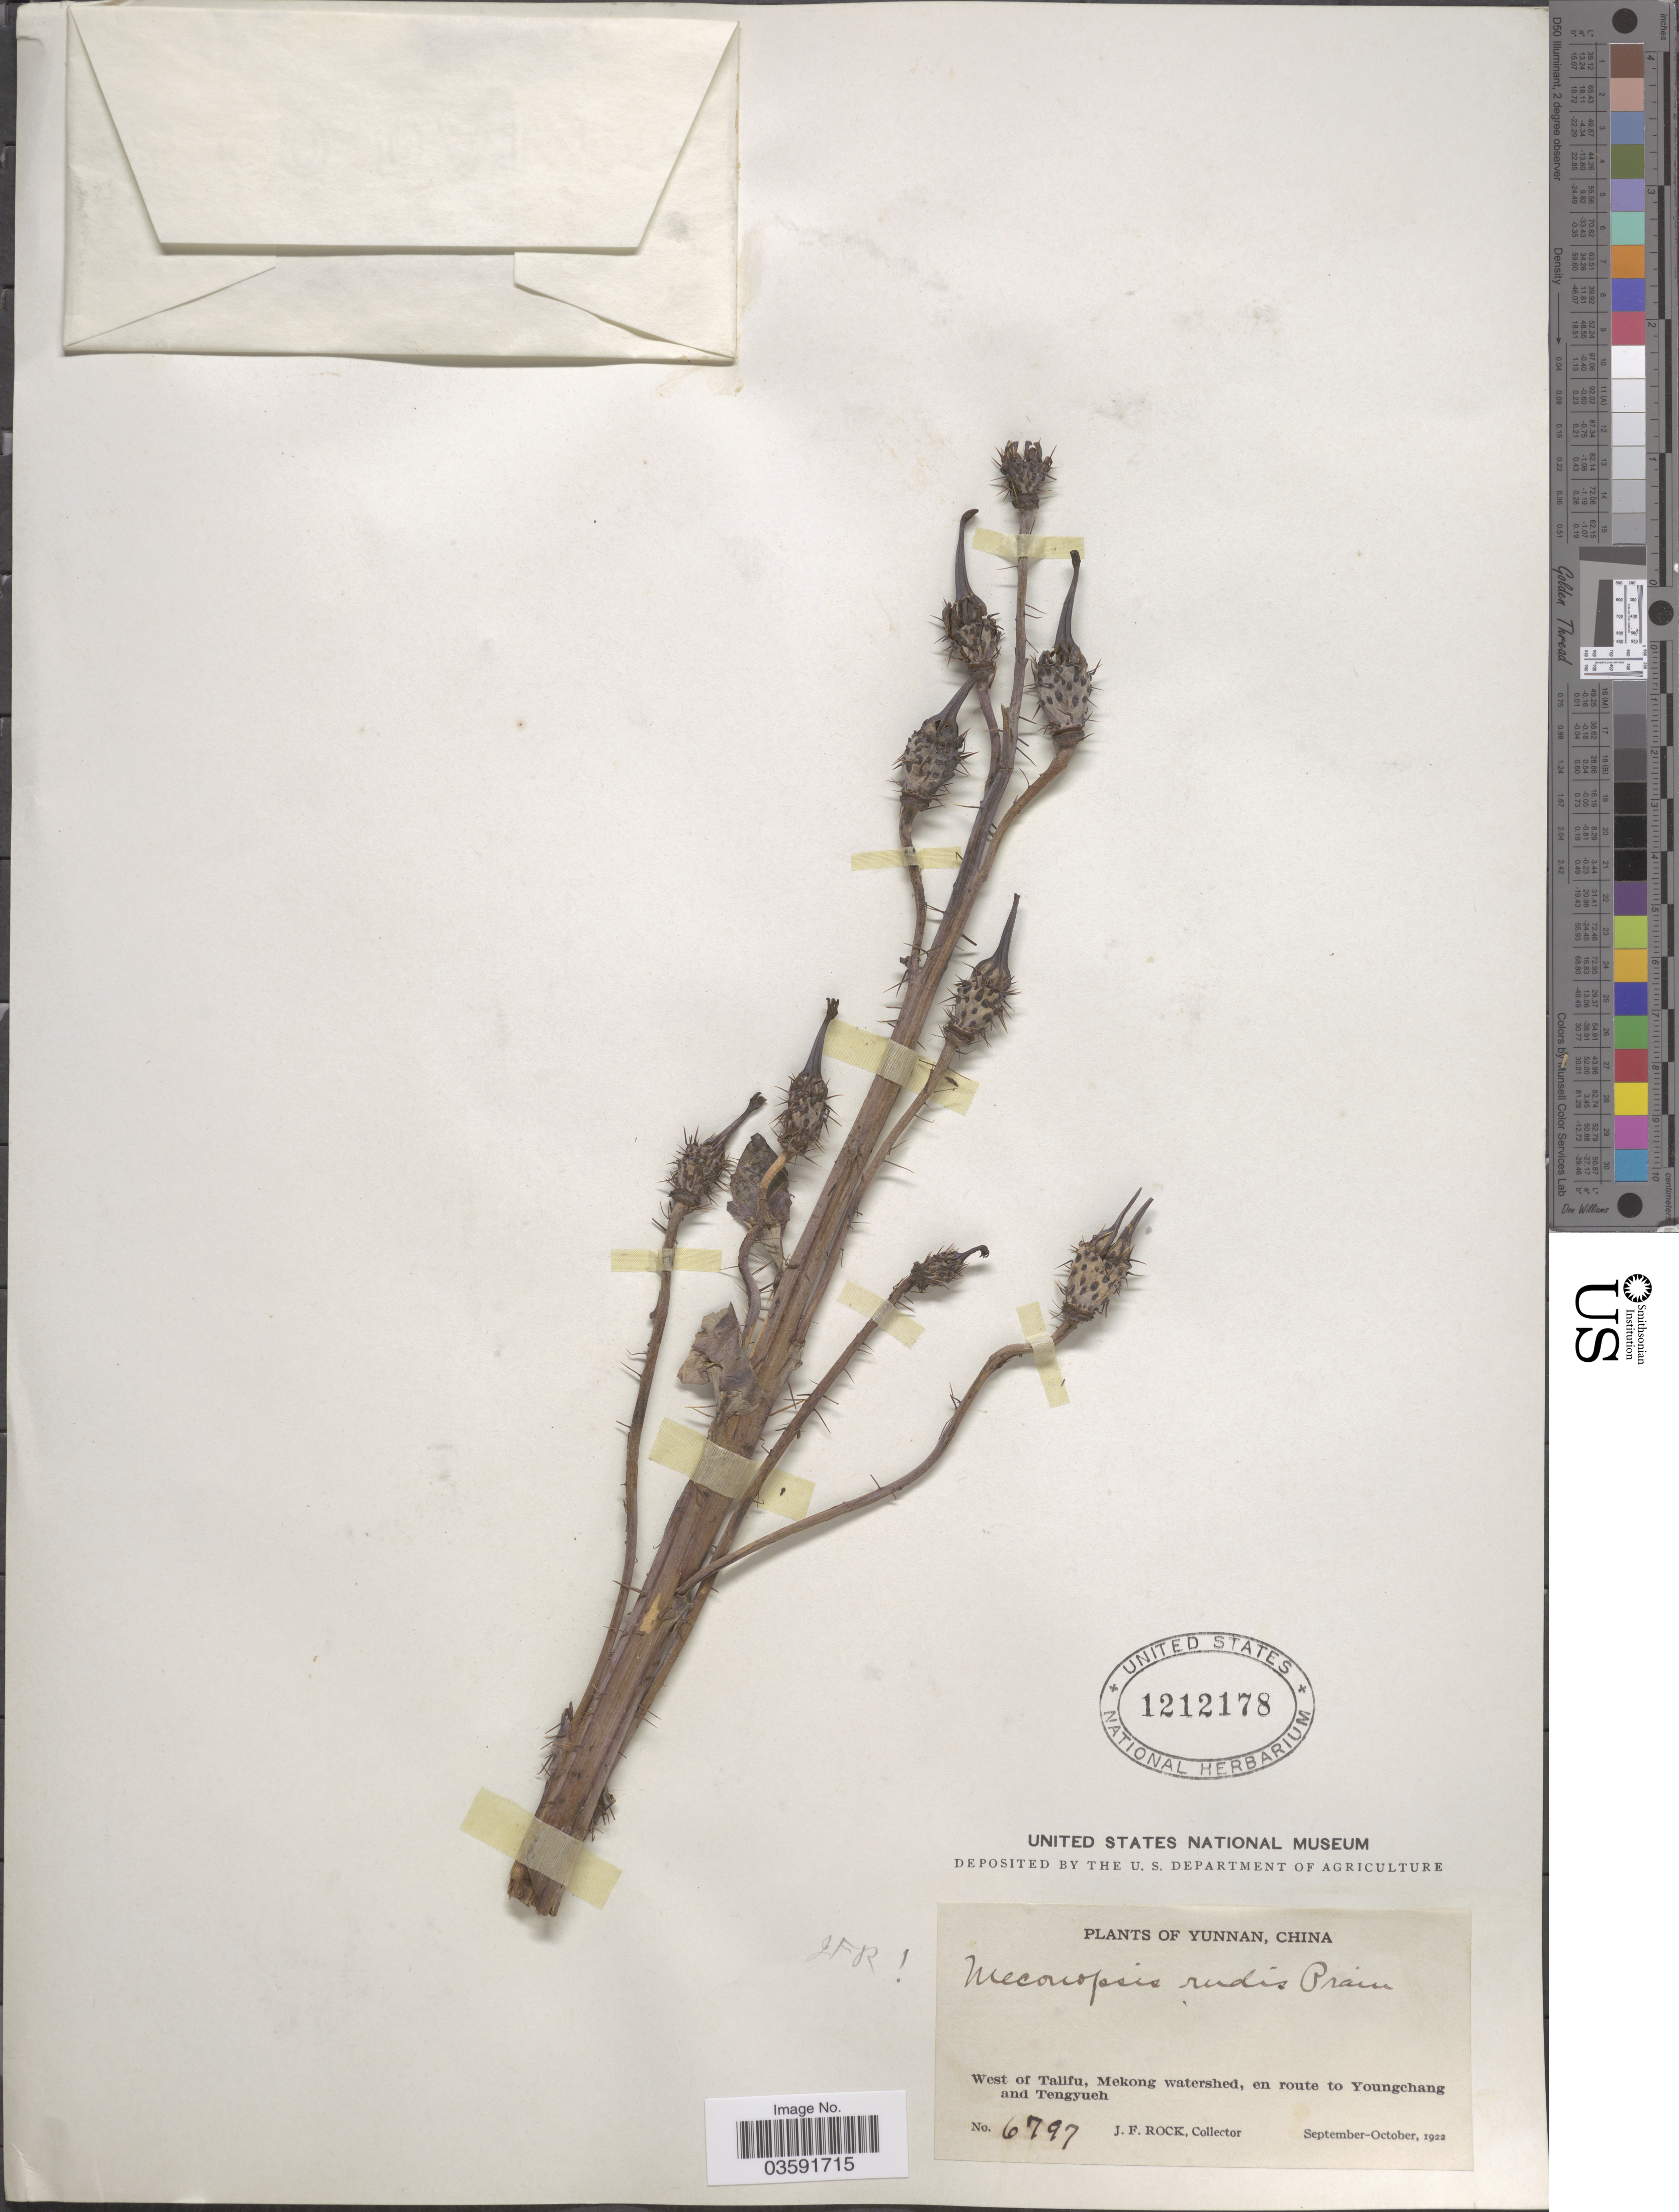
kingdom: Plantae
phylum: Tracheophyta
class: Magnoliopsida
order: Ranunculales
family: Papaveraceae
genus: Meconopsis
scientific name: Meconopsis rudis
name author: (Prain) Prain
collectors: J. Rock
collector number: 6797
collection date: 1922-09/1922-10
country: China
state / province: Yunnan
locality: West of Talifu, Mekong watershed, en route to Youngchang and Tengyueh.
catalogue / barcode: US 1212178